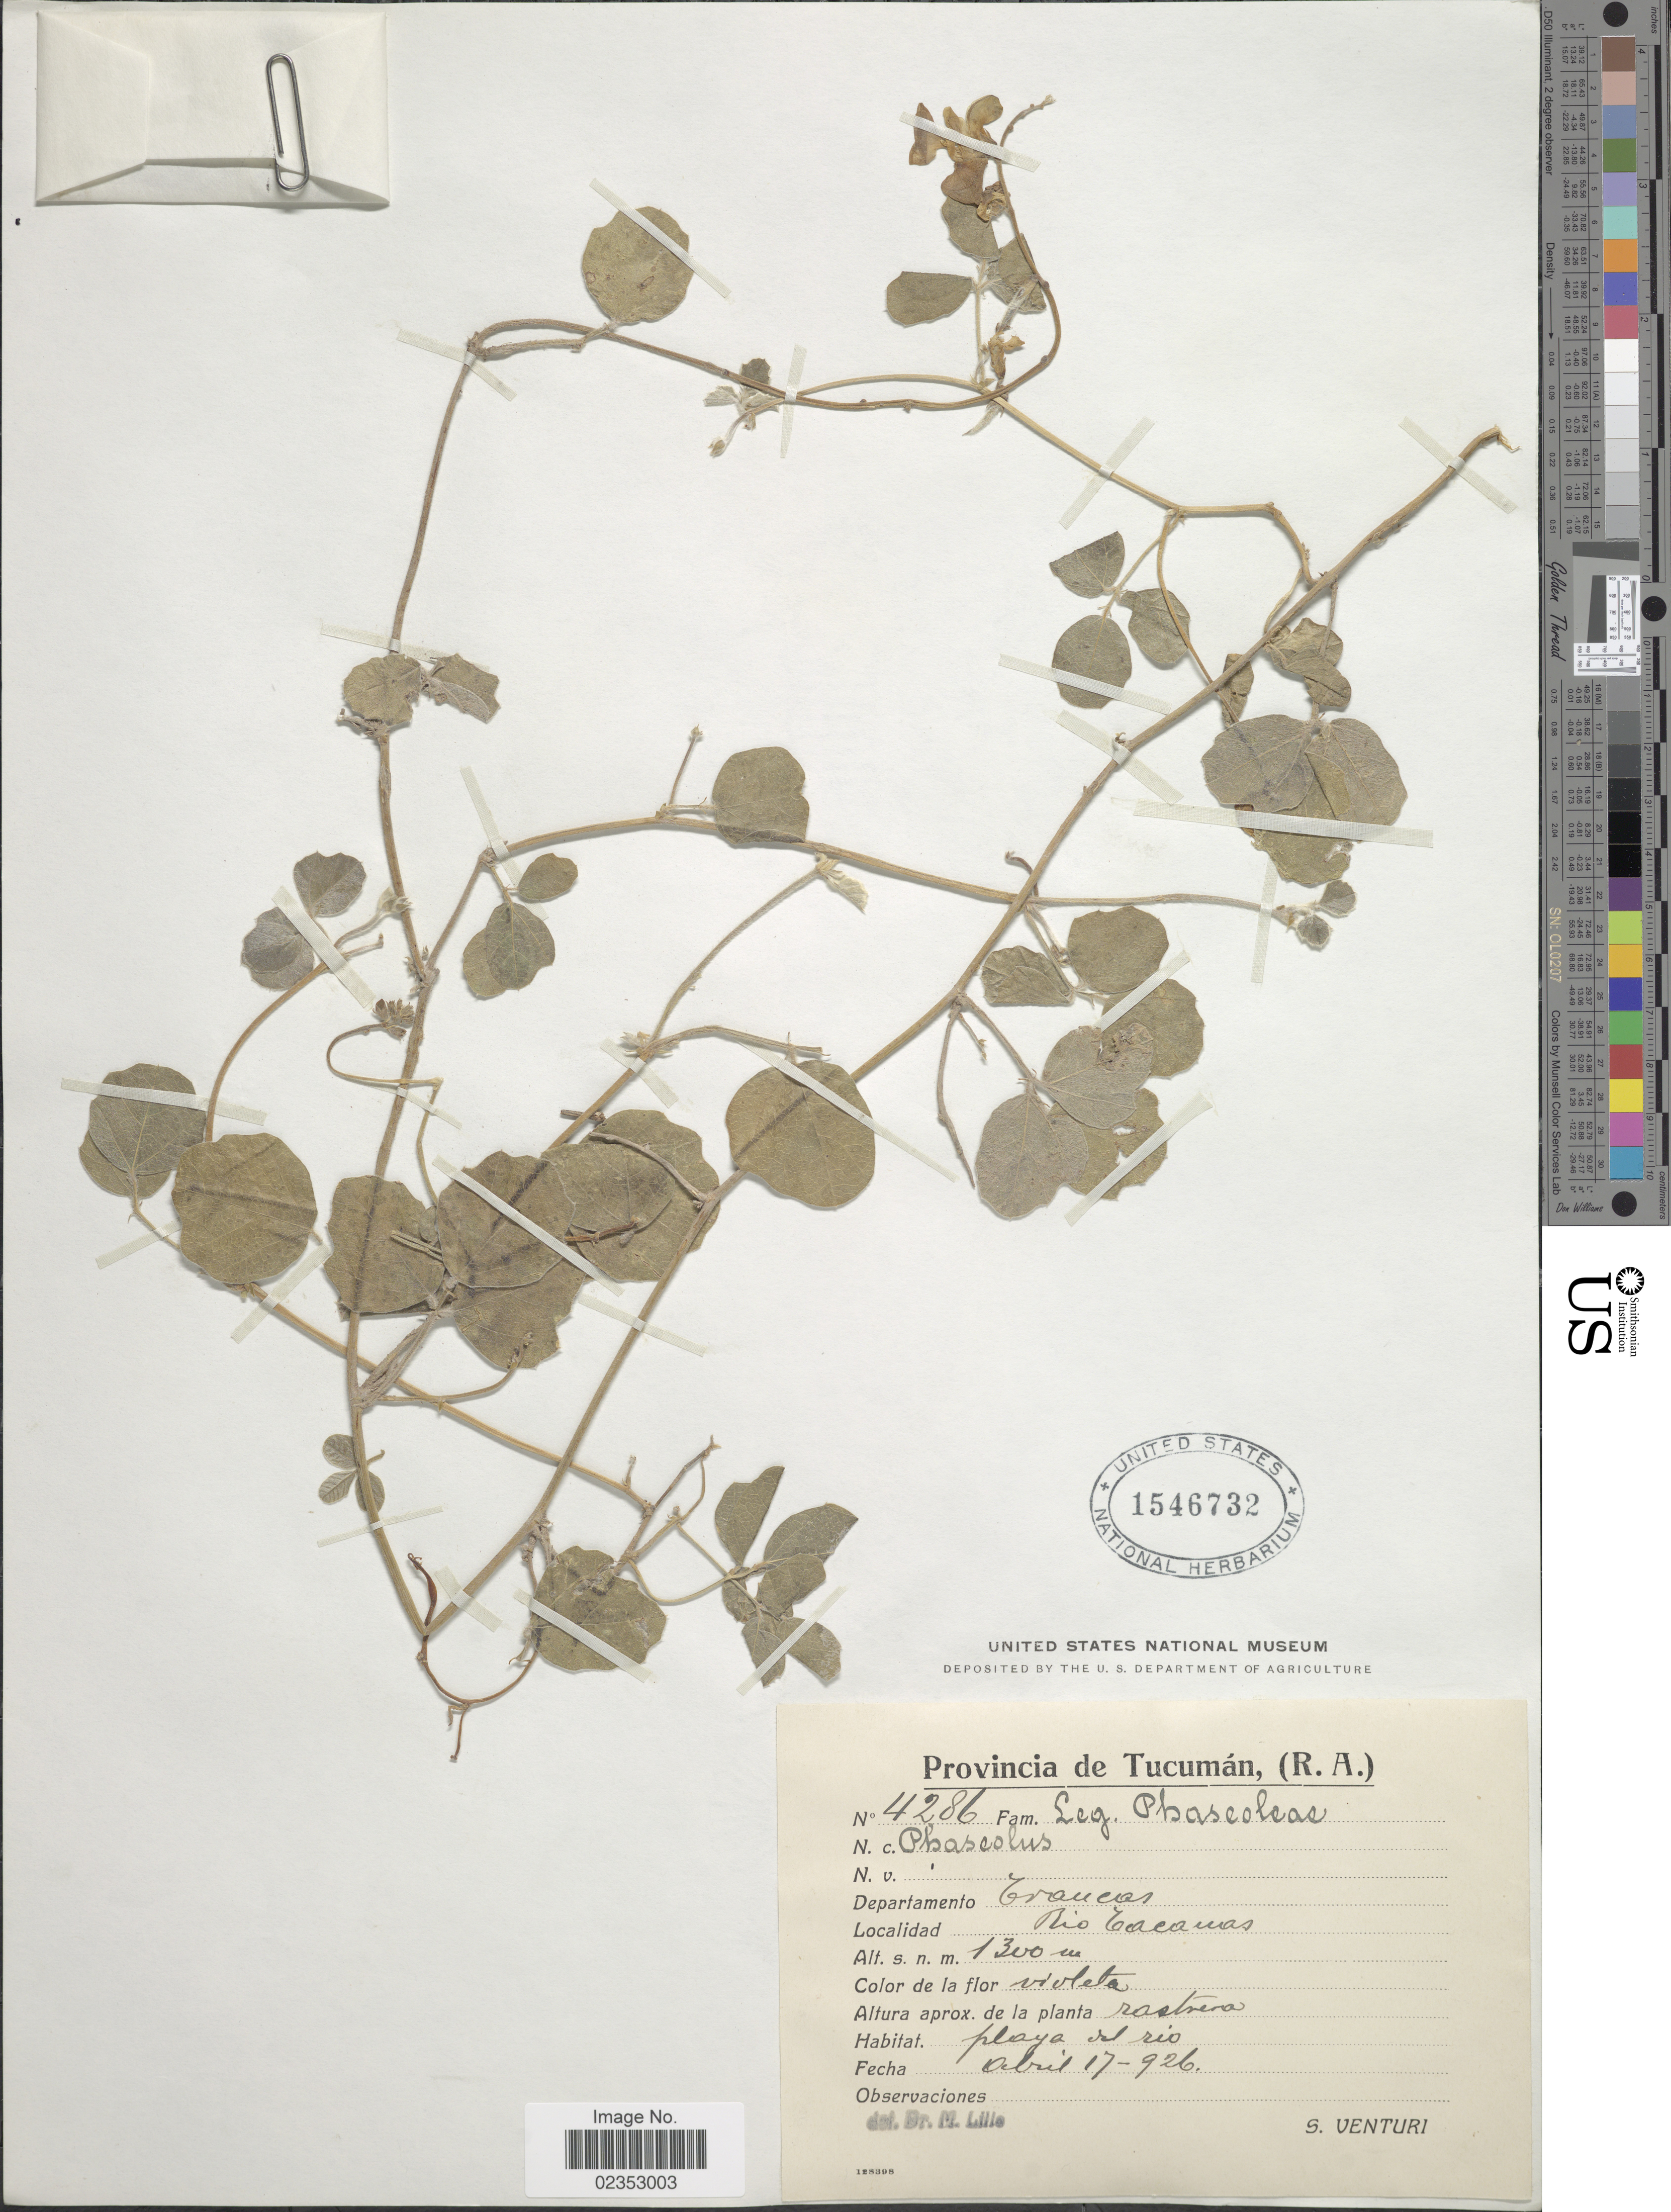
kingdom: Plantae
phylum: Tracheophyta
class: Magnoliopsida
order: Fabales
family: Fabaceae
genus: Macroptilium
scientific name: Macroptilium panduratum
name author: (Benth.) Maréchal & Baudet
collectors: S. Venturi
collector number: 4286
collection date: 1926-04-17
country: Argentina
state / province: Tucuman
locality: (R.A.), Departamento Trancas, Rio Tacanas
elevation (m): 1300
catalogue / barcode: US 1546732